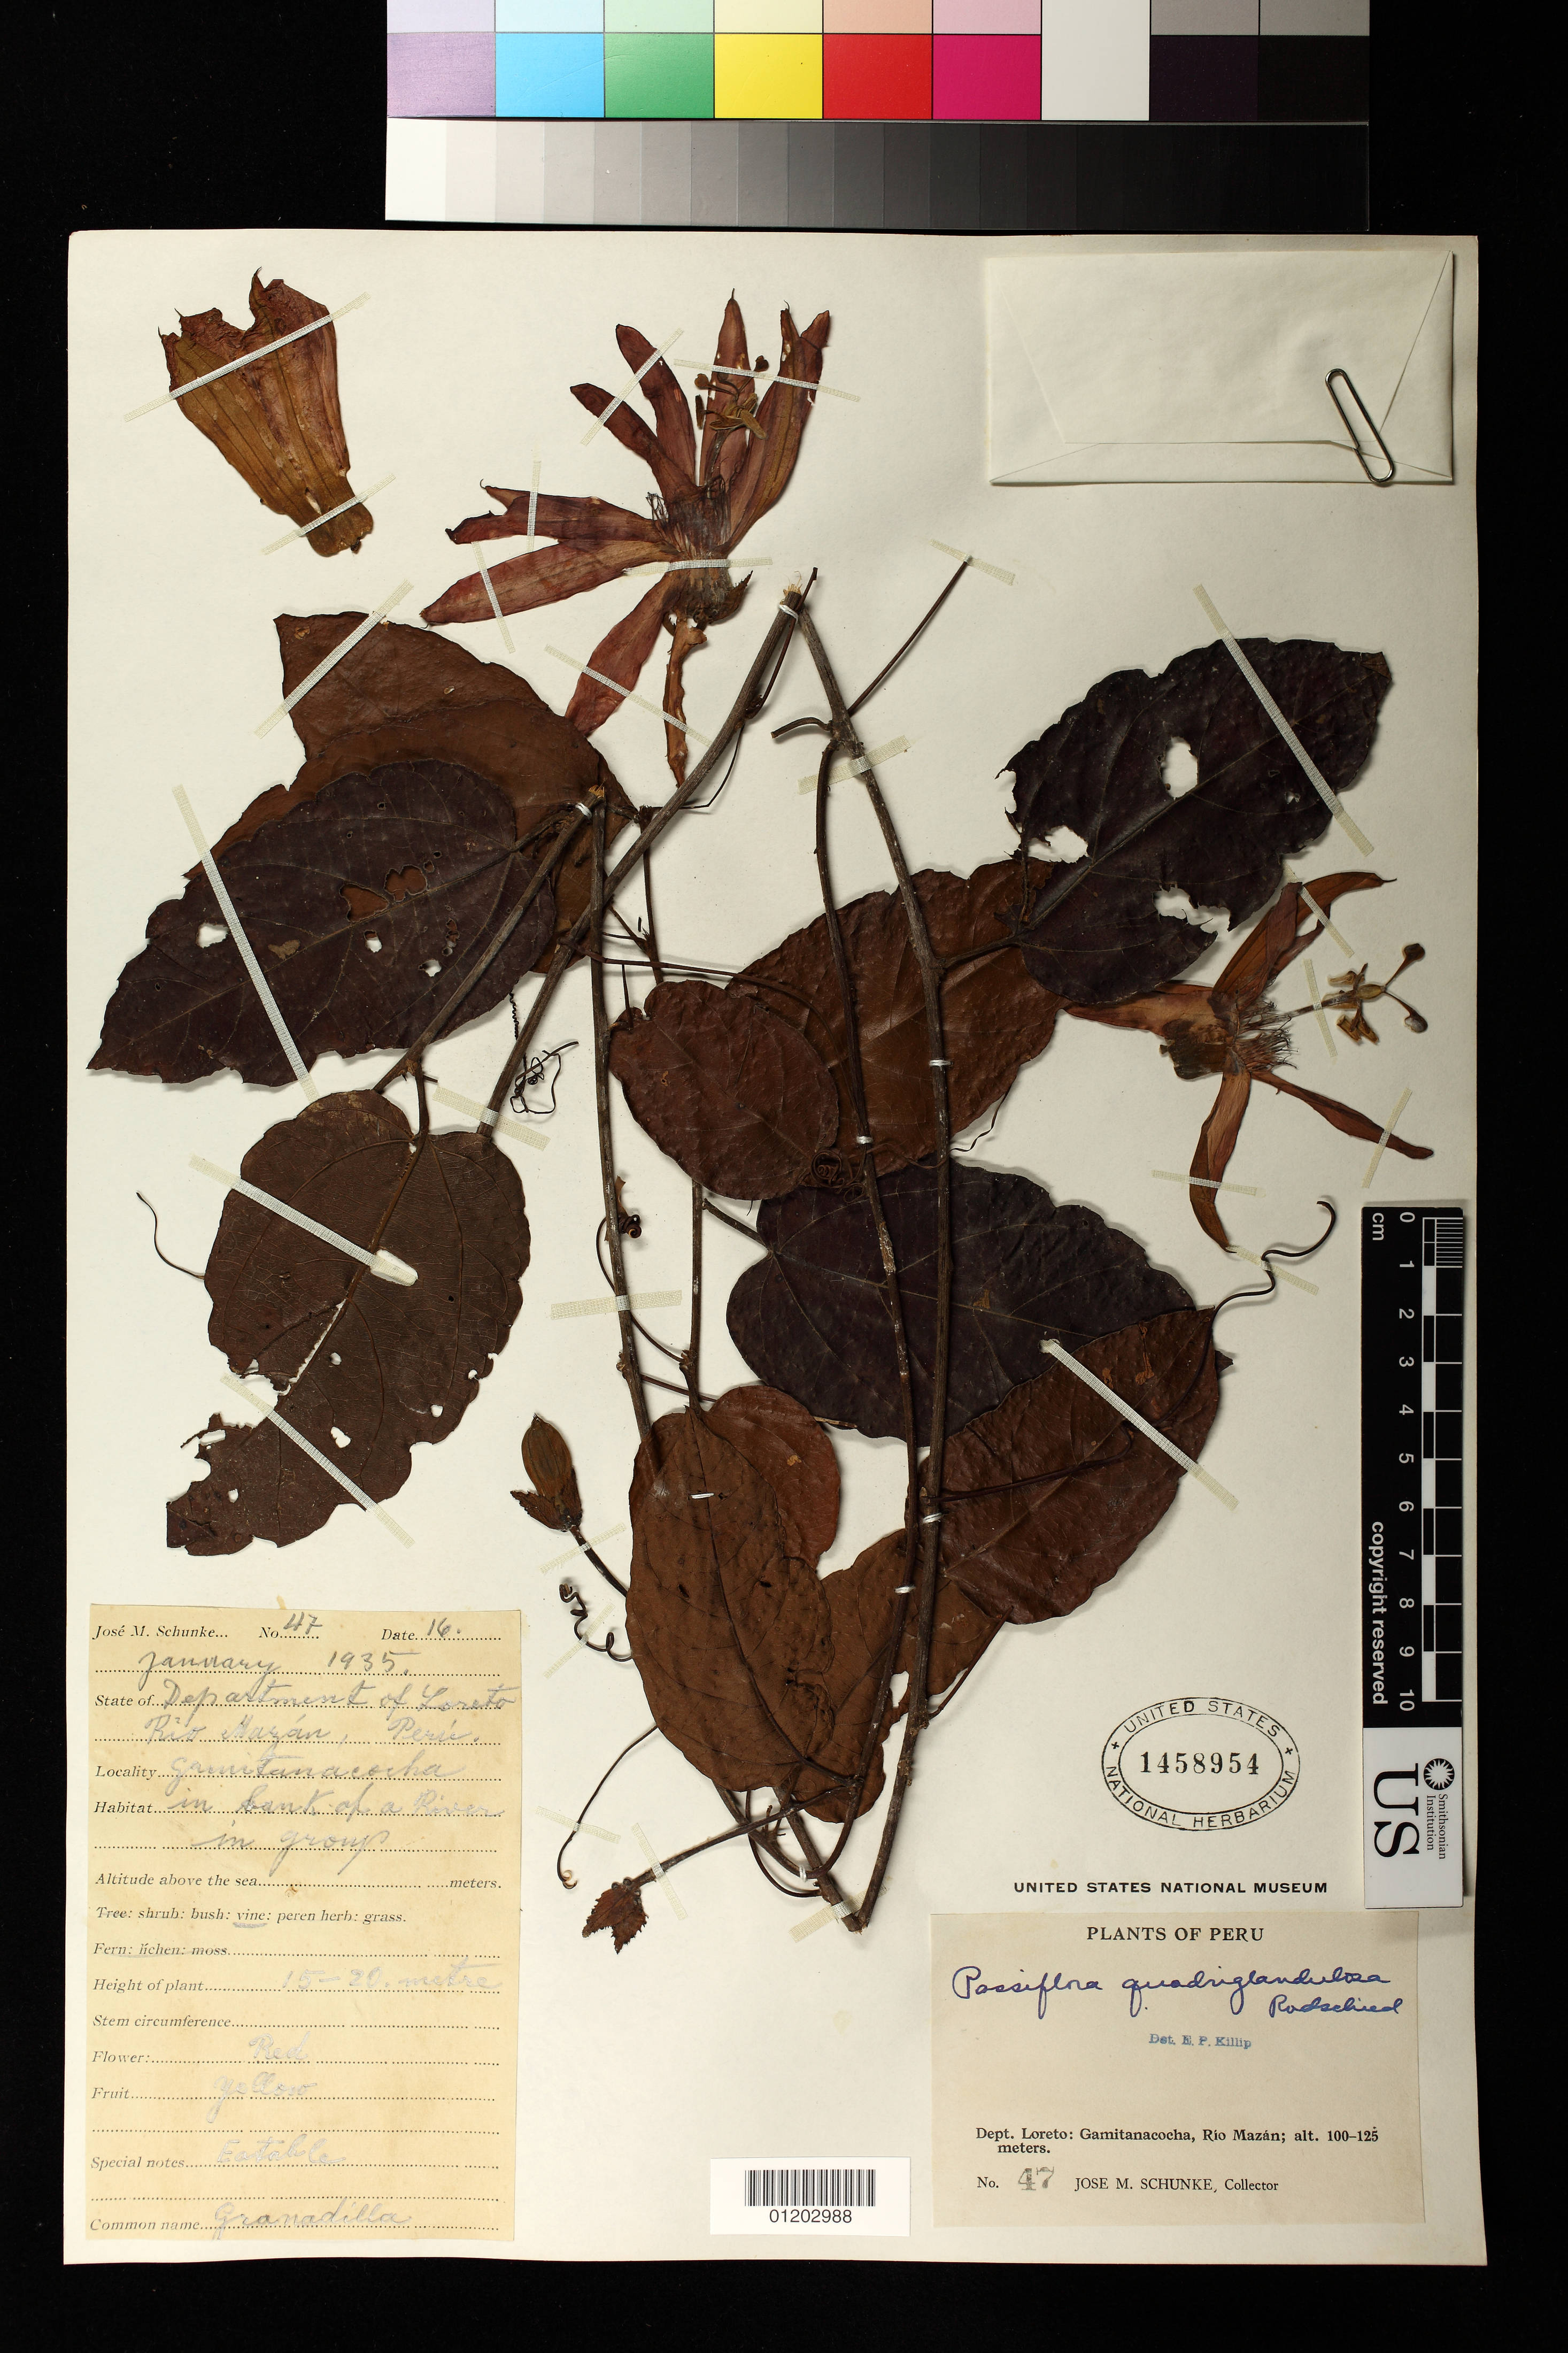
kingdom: Plantae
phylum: Tracheophyta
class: Magnoliopsida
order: Malpighiales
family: Passifloraceae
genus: Passiflora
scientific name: Passiflora quadriglandulosa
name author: Rodschied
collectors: J. M. Schunke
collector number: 47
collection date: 1935-01-16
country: Peru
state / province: Loreto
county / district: Maynas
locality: Rio Mazan. Gamitanacocha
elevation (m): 100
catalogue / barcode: US 1458954